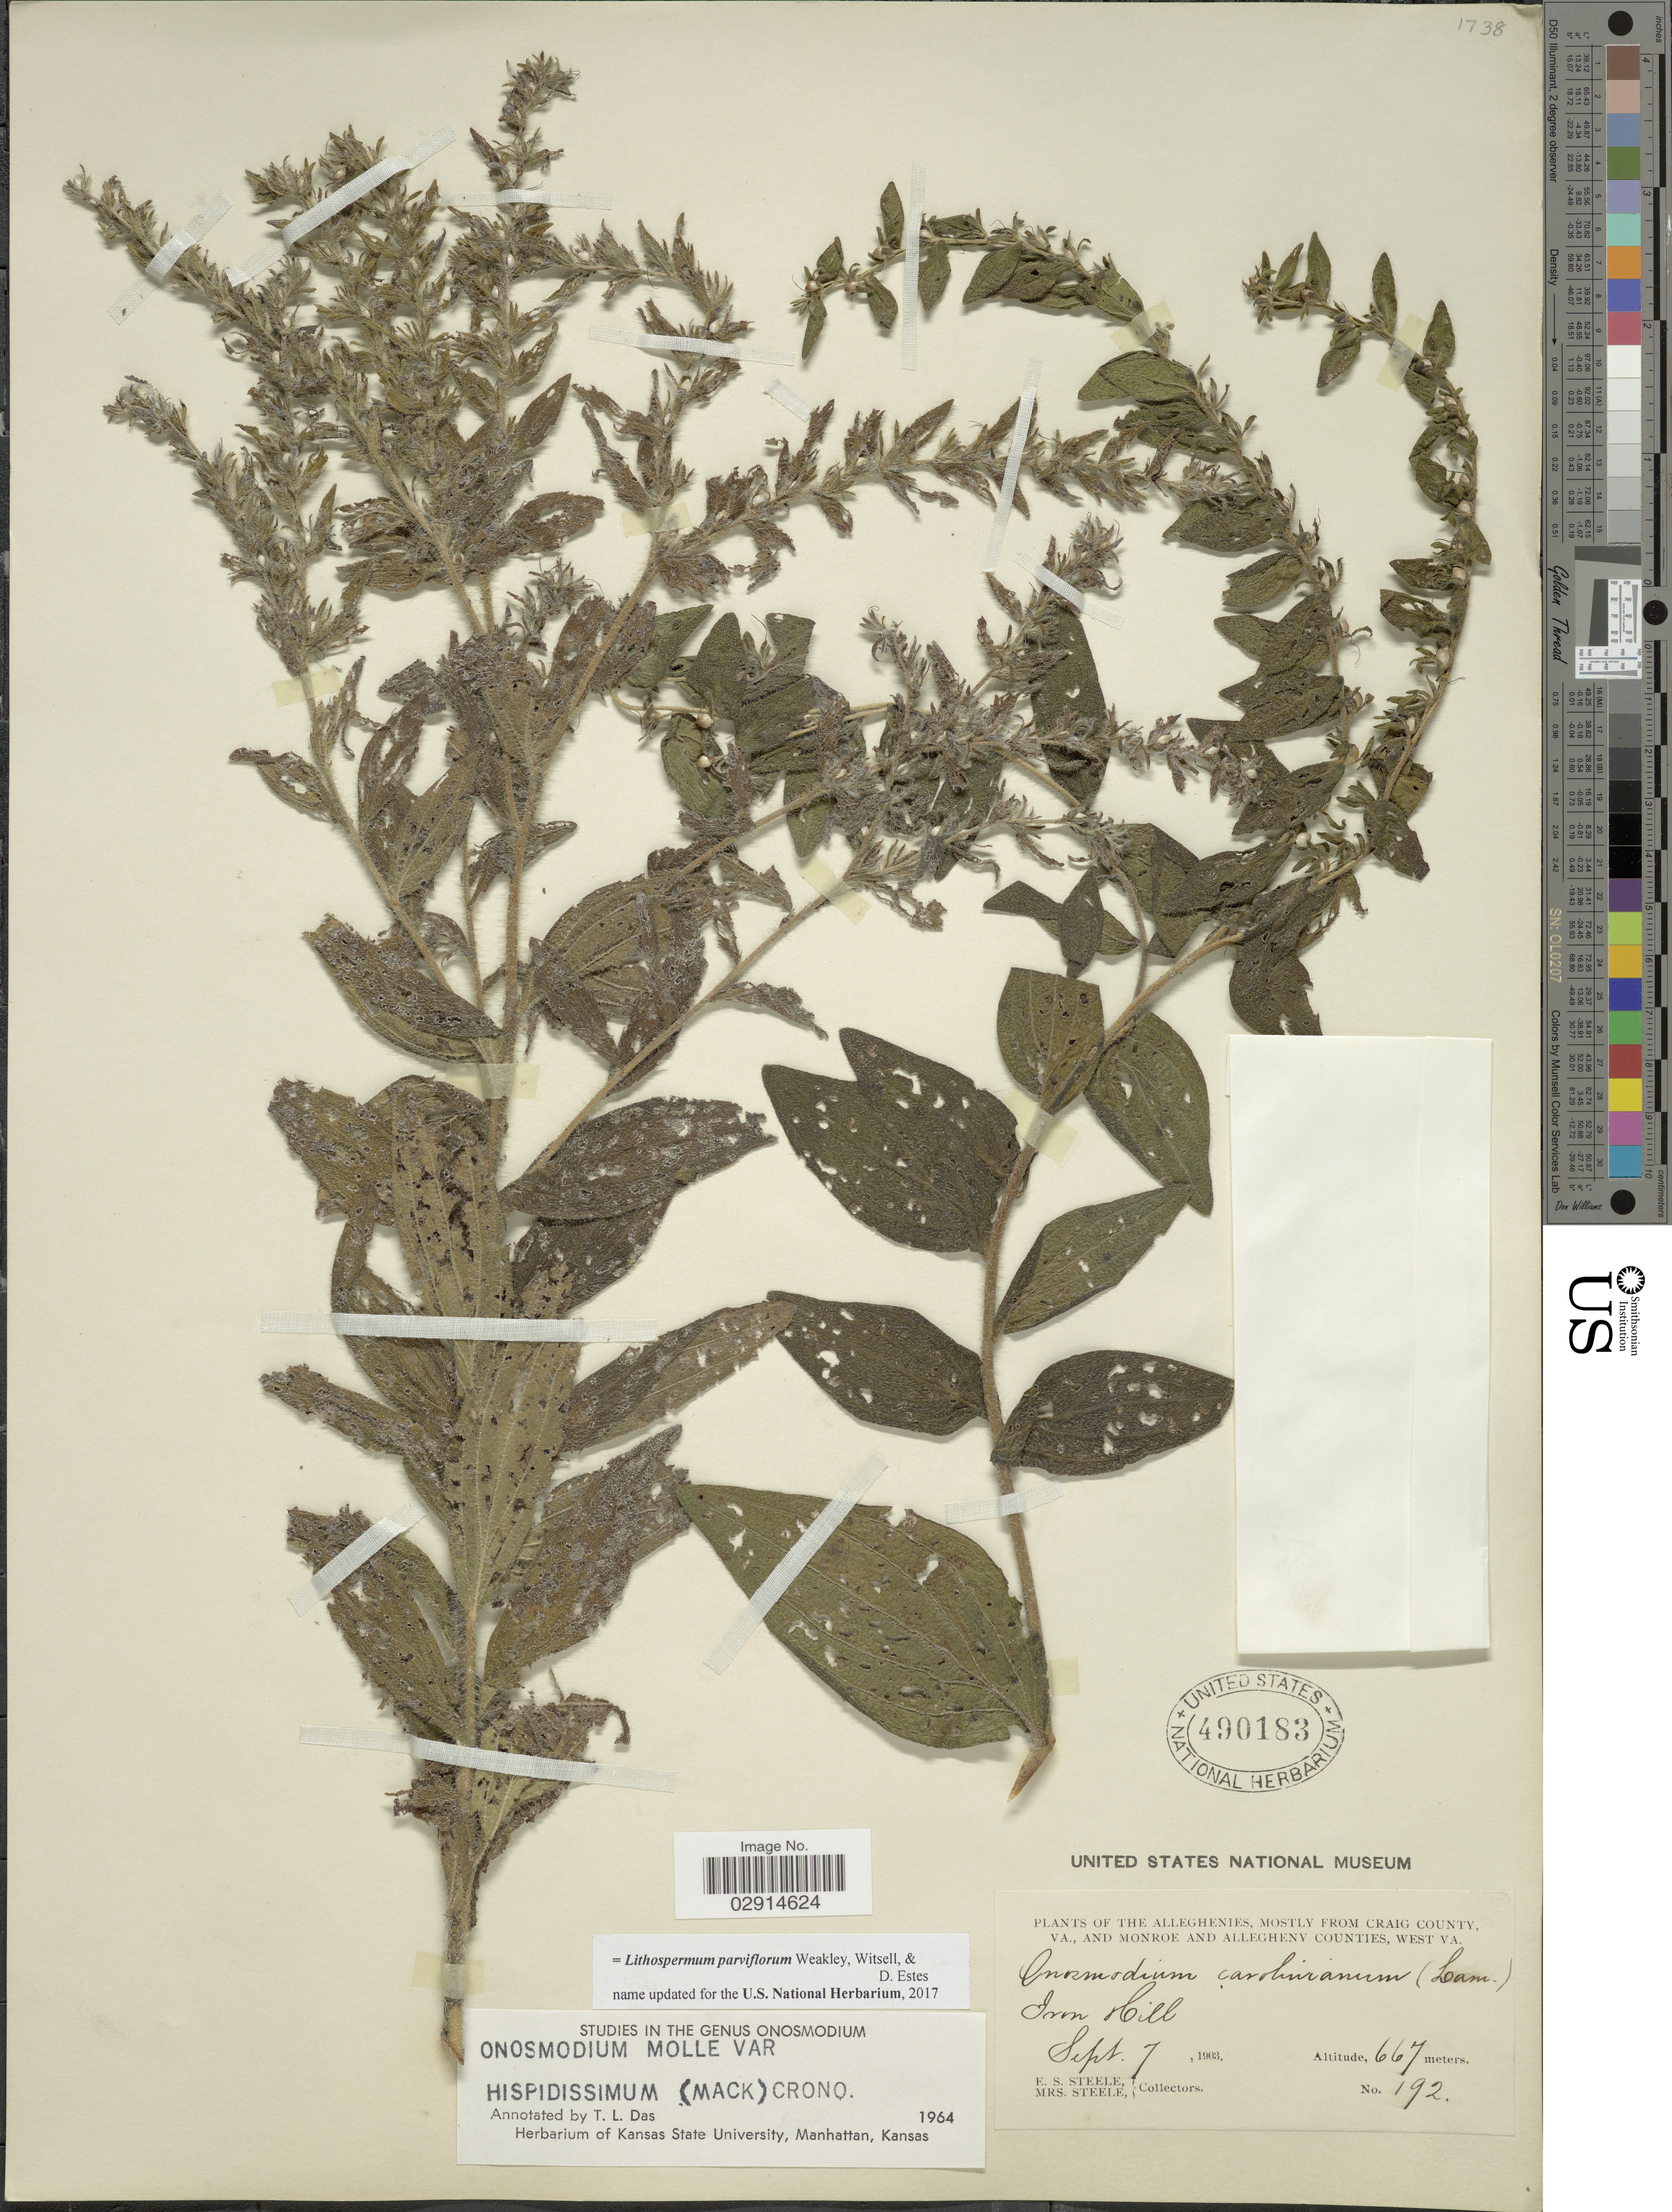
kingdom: Plantae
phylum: Tracheophyta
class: Magnoliopsida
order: Boraginales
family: Boraginaceae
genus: Lithospermum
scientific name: Lithospermum parviflorum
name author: Weakley et al.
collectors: E. Steele & Mrs. E. S. Steele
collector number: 192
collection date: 1903-09-07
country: United States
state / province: Virginia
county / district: Craig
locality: The Alleghenies, mostly from Craig County, Va., and Monroe and Allegheny Counties, West Va. Iron Hill.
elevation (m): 667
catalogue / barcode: US 490183